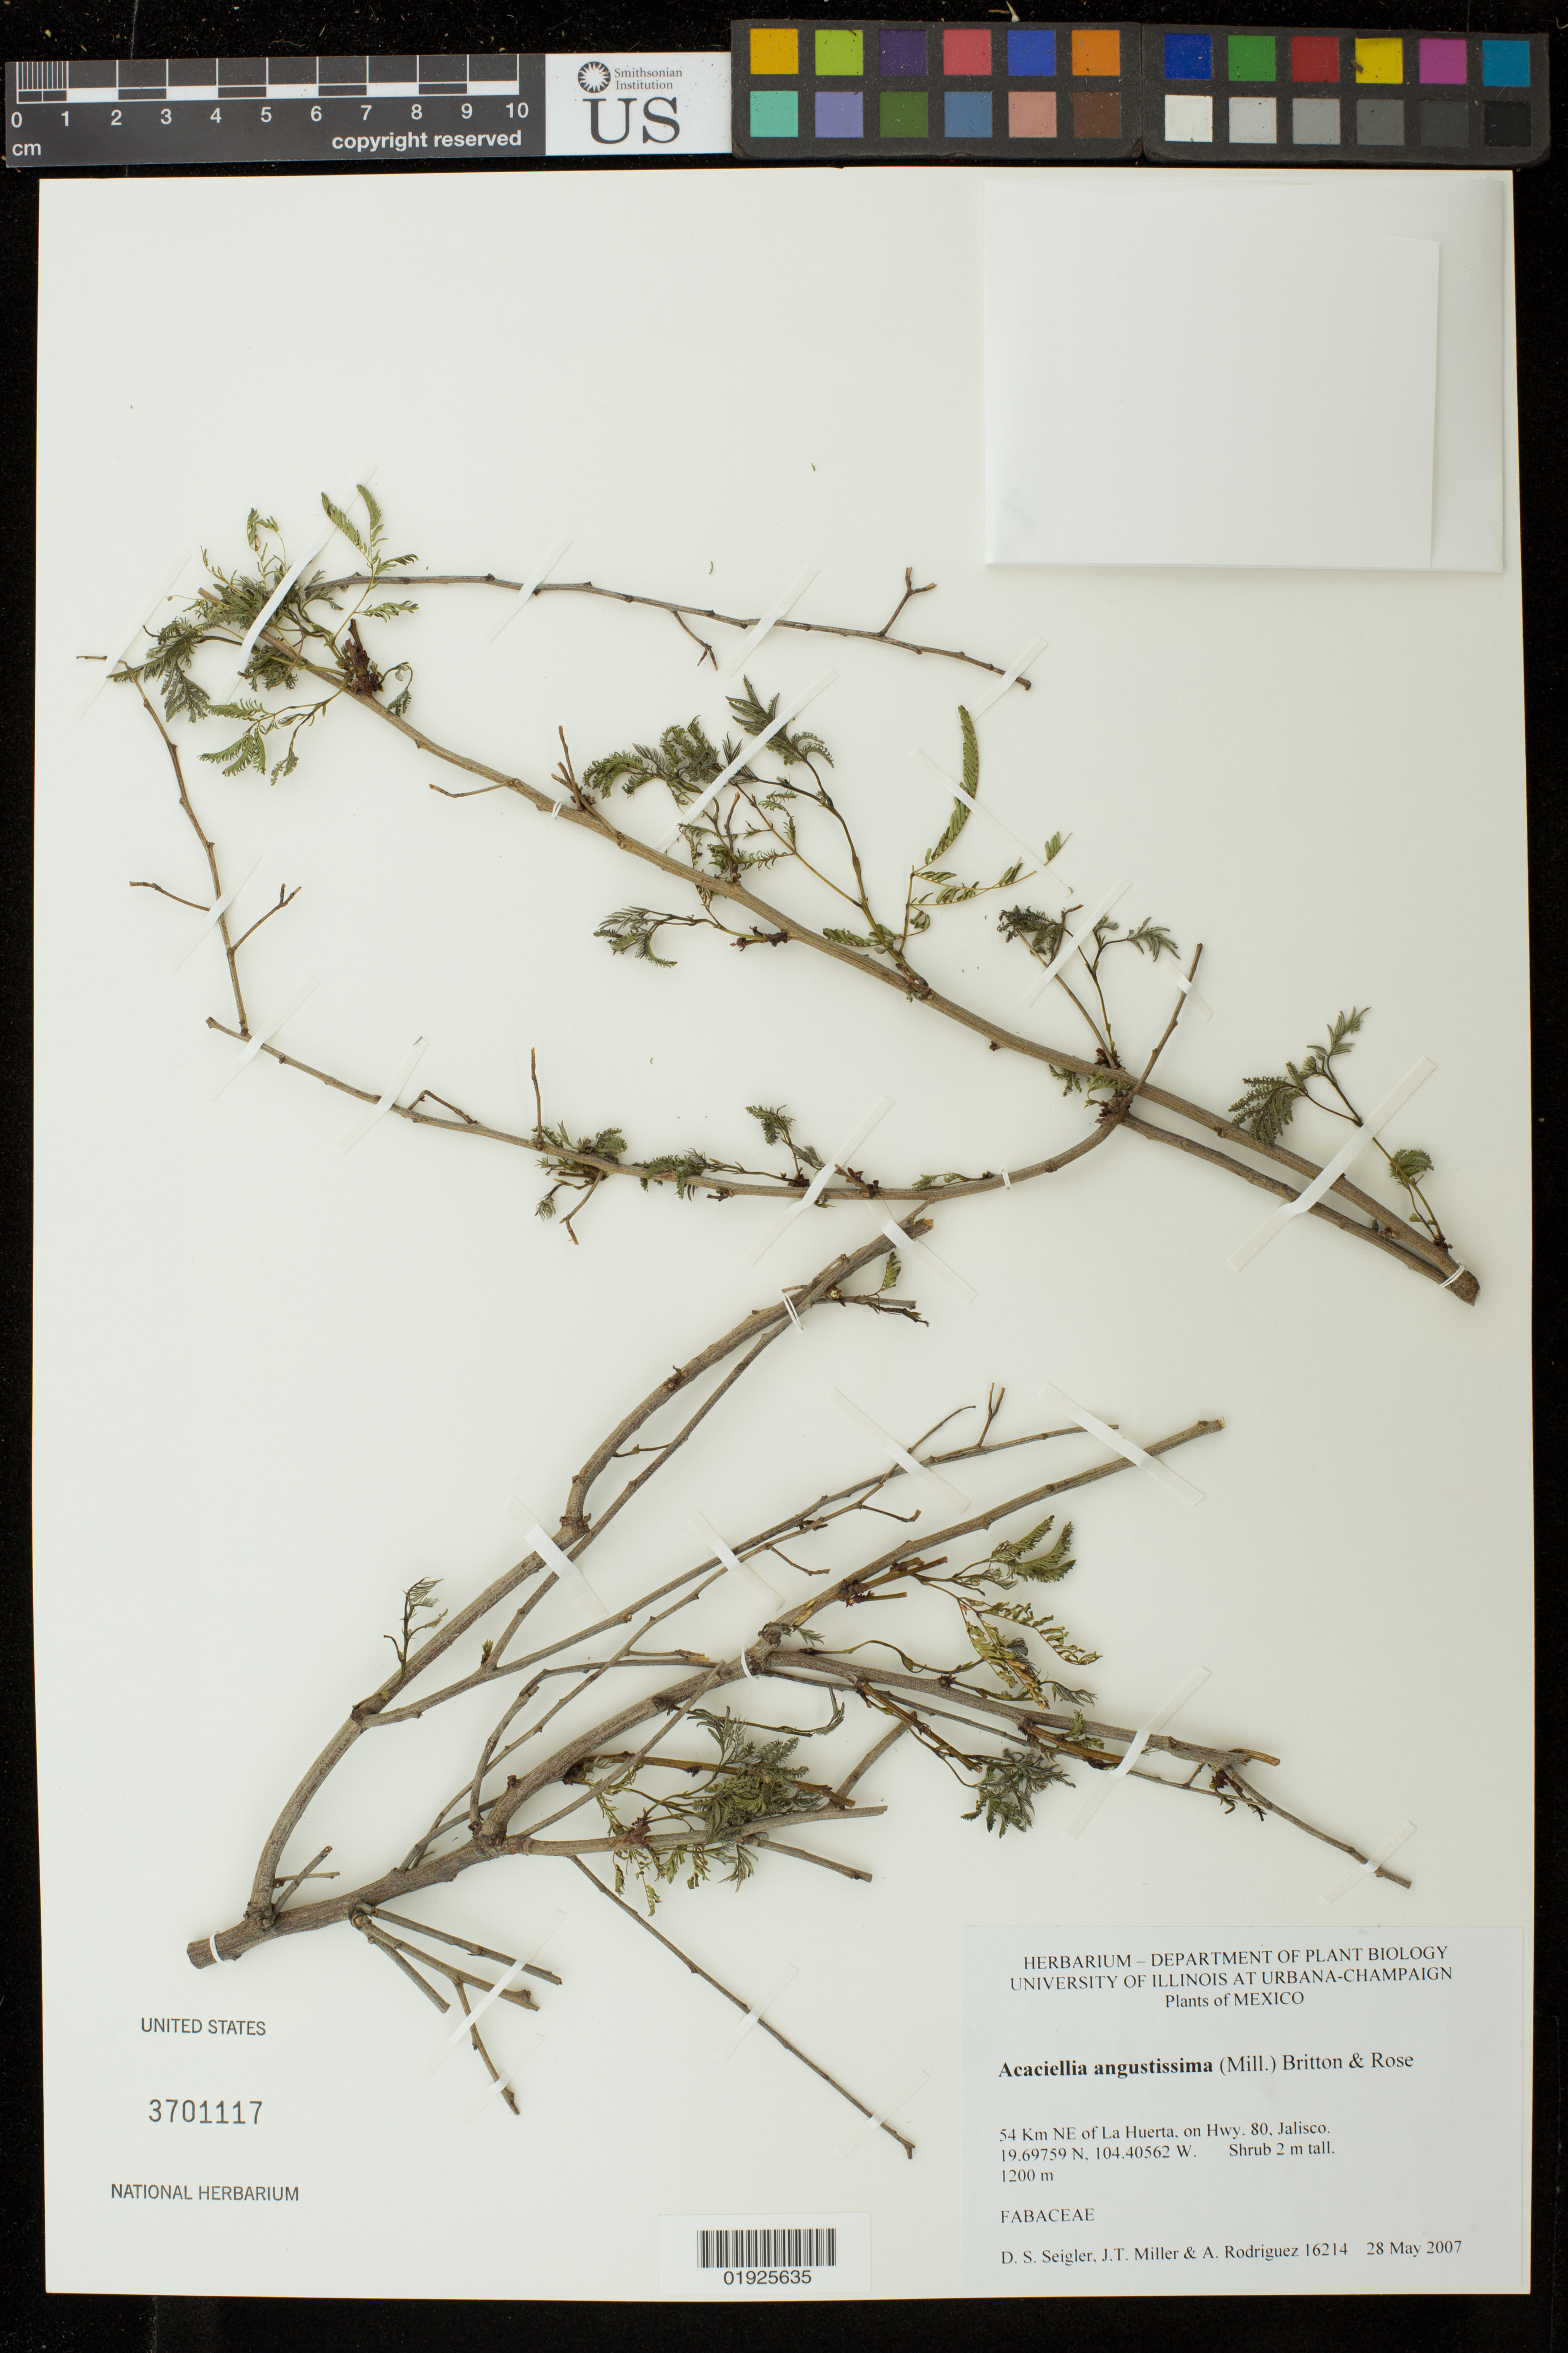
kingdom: Plantae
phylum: Tracheophyta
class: Magnoliopsida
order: Fabales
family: Fabaceae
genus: Acaciella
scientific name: Acaciella angustissima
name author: (Mill.) Britton & Rose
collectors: D. S. Seigler, J. T. Miller & A. Rodríguez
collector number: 16214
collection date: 2007-05-28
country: Mexico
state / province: Jalisco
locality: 54 km NE of La Huerta, on Hwy 80.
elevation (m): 1200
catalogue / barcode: US 3701117